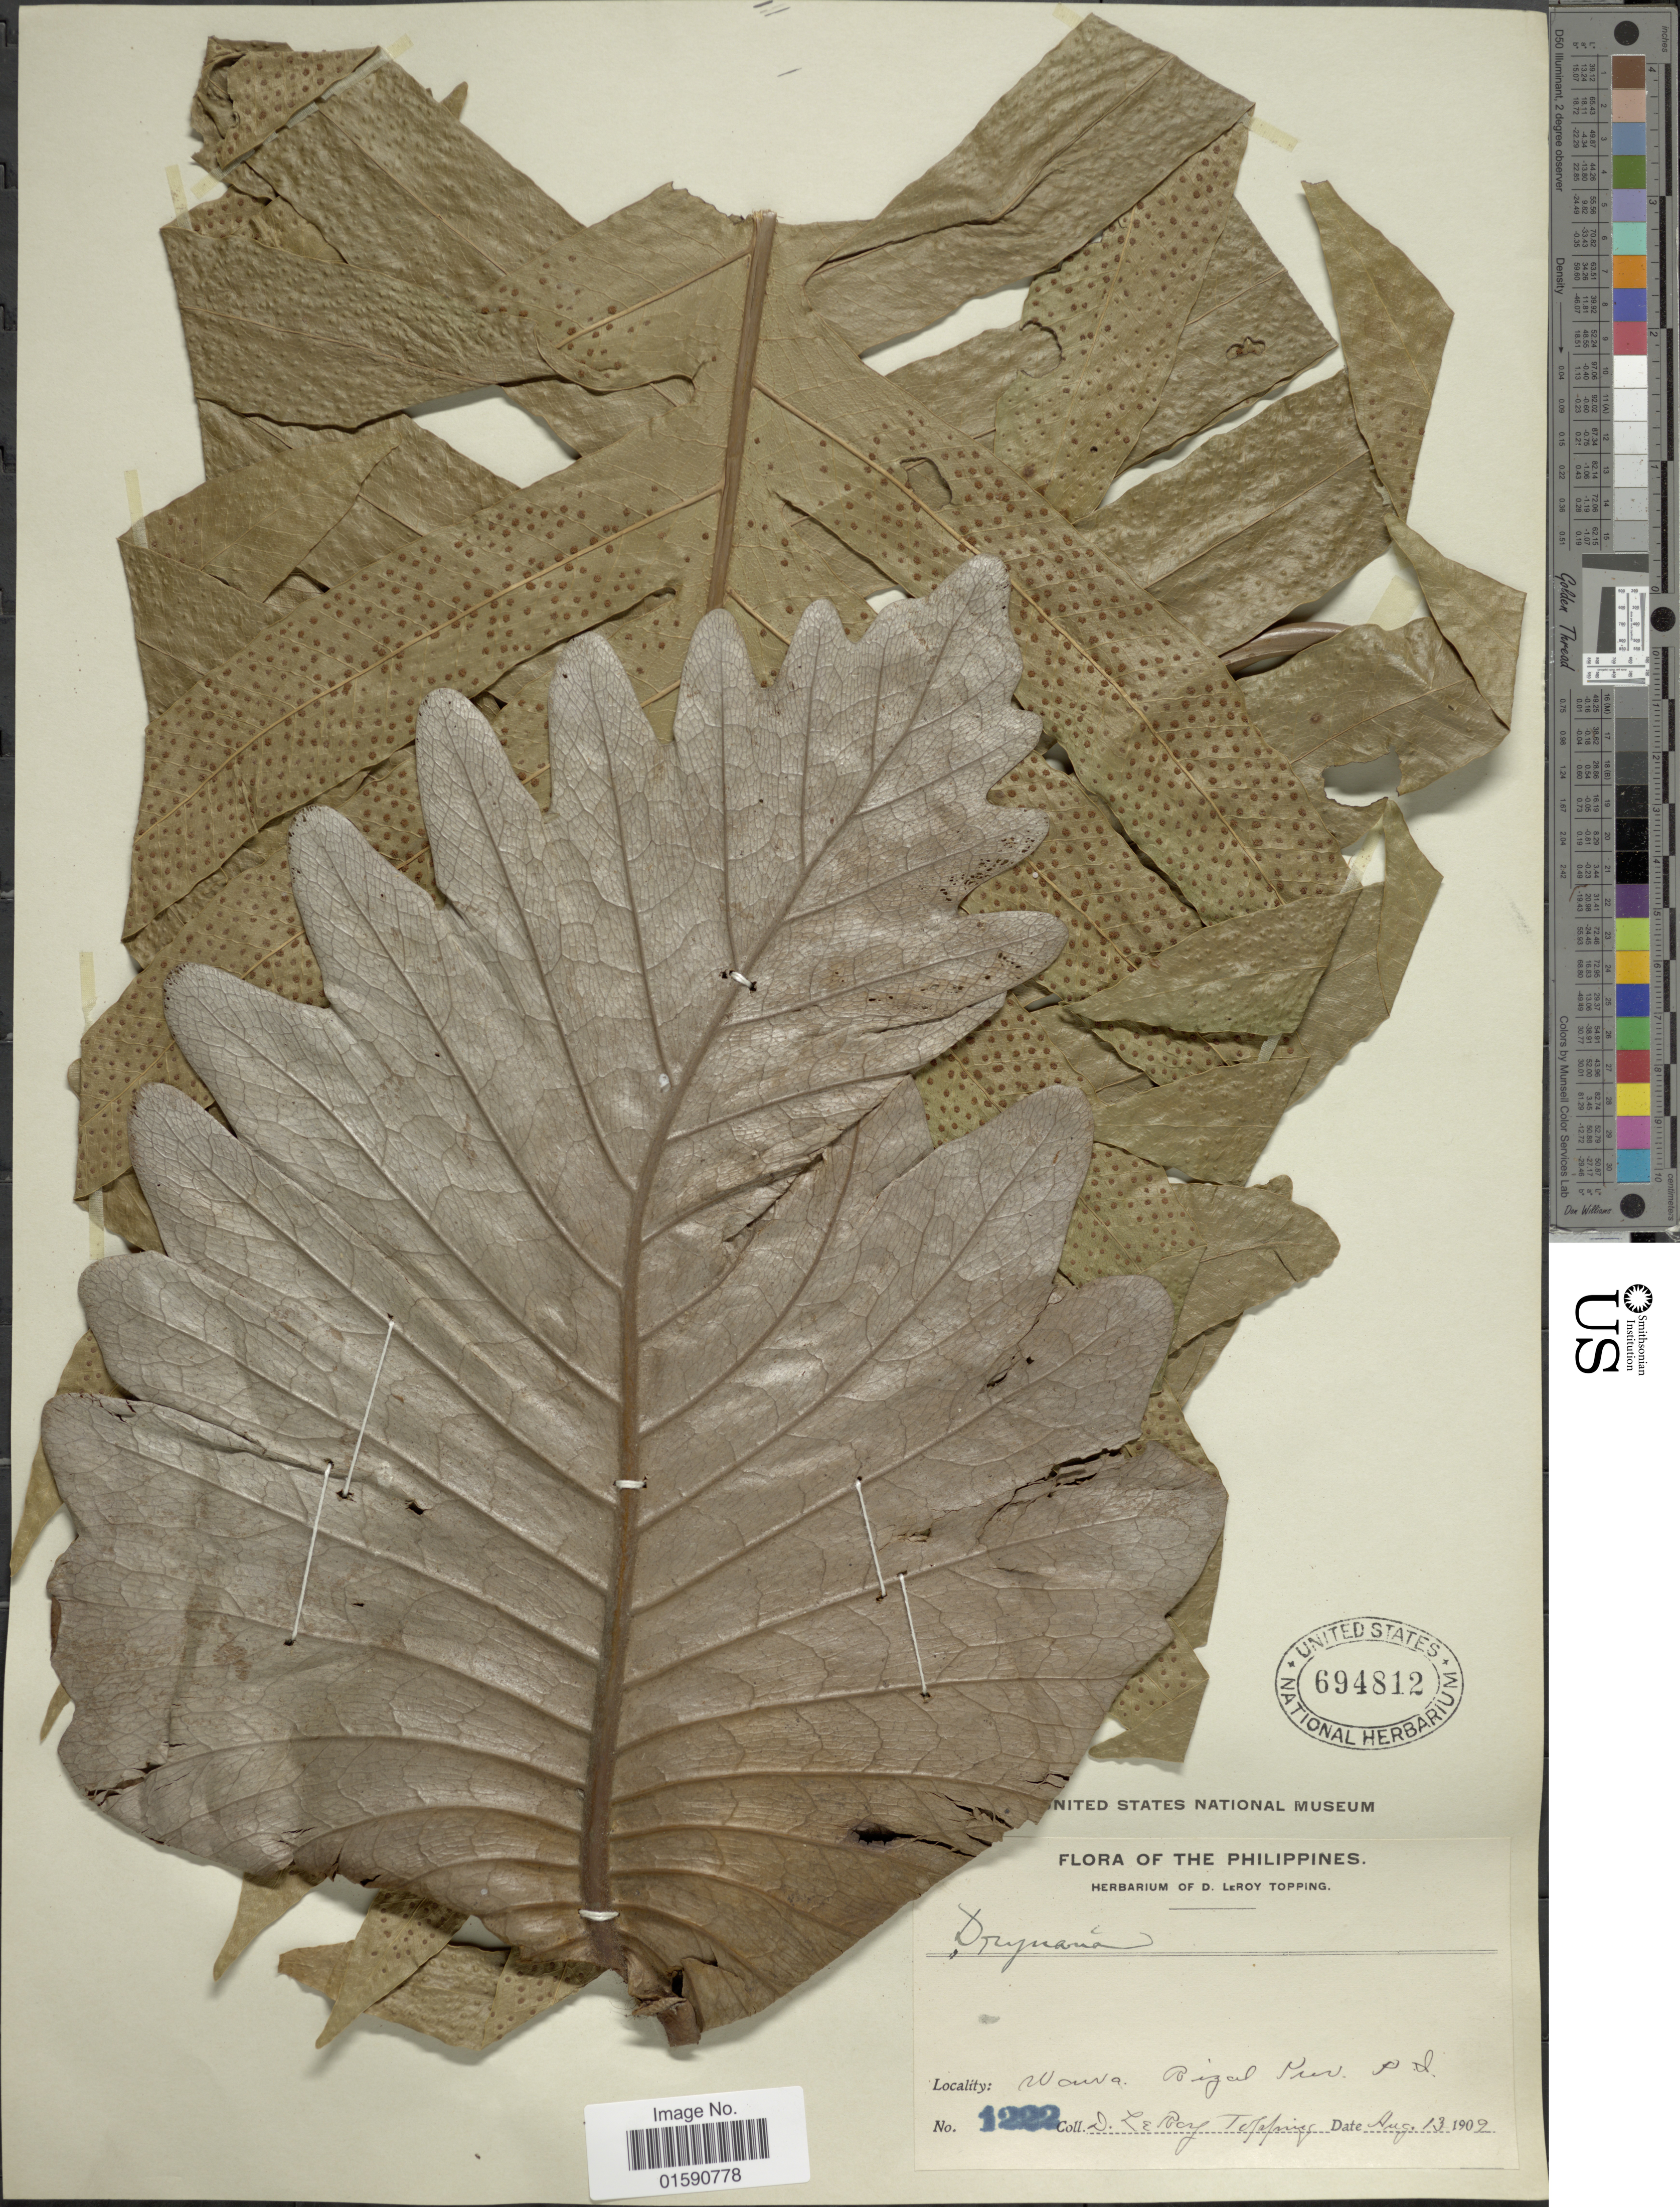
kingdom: Plantae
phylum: Tracheophyta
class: Polypodiopsida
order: Polypodiales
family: Polypodiaceae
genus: Drynaria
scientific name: Drynaria quercifolia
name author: (L.) J. Sm.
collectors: D. L. Topping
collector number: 1222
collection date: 1909-08-13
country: Philippines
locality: Urawa. Rizal Prov.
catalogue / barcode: US 694812